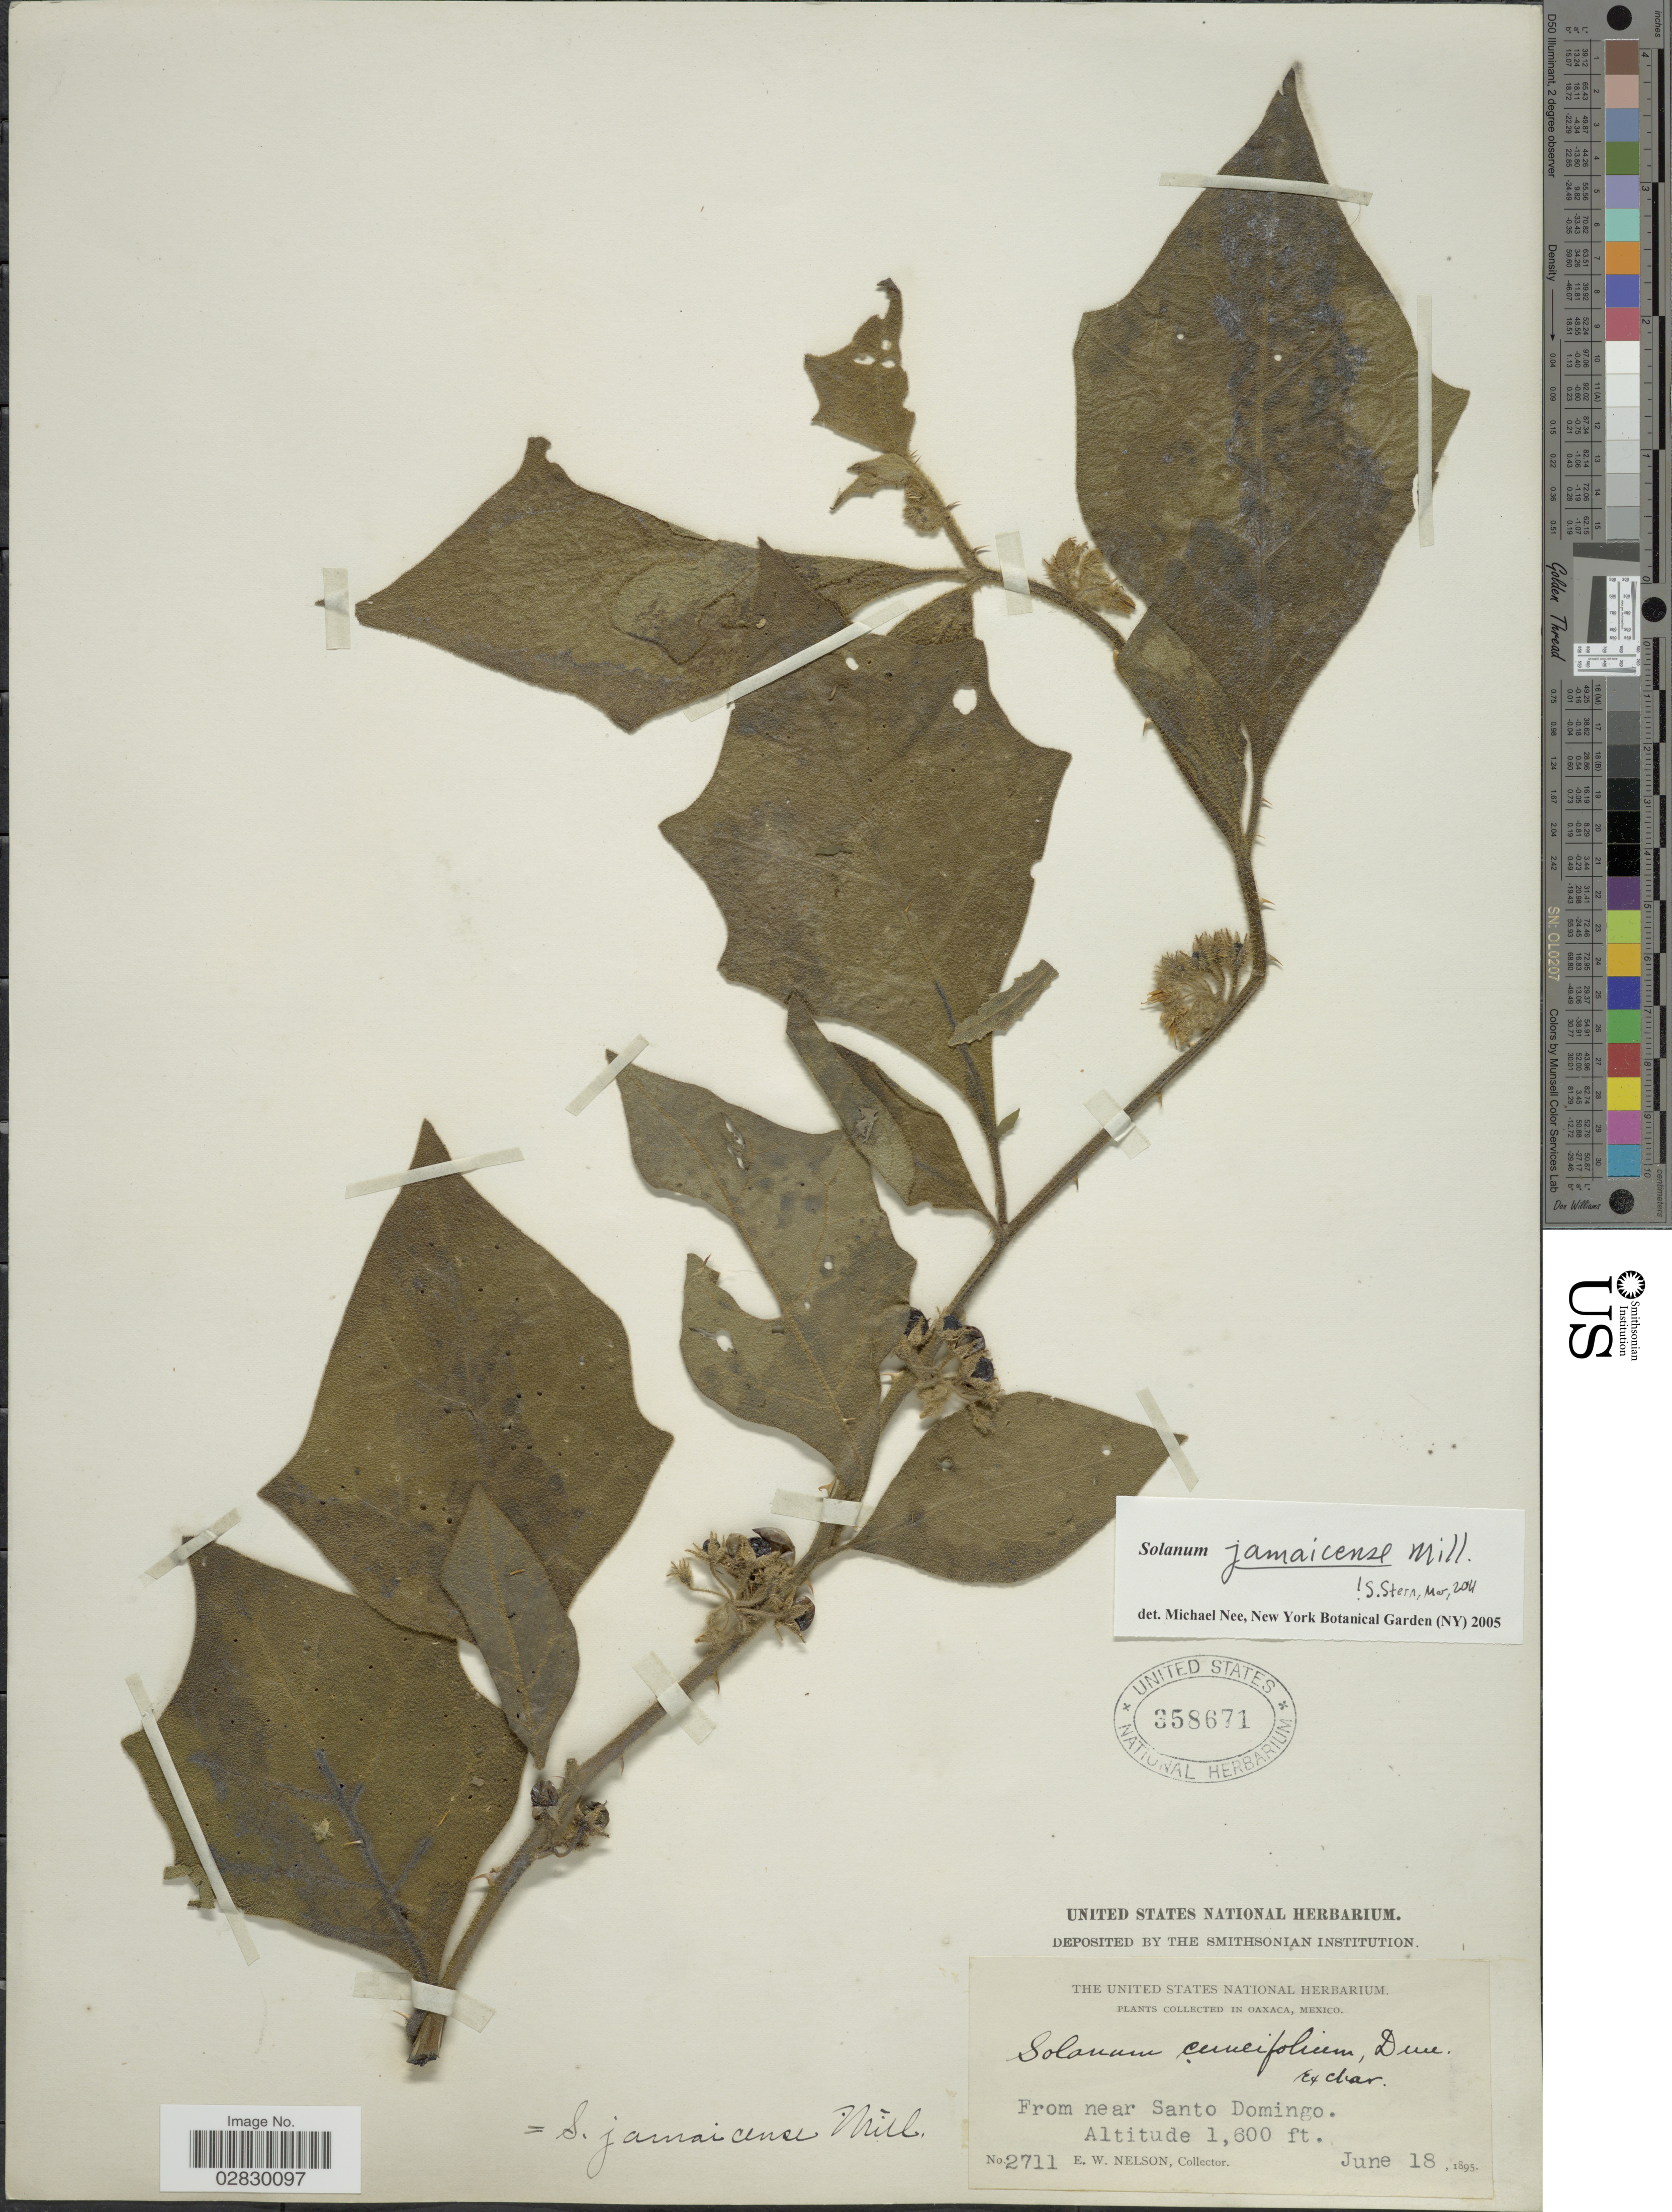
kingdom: Plantae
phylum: Tracheophyta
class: Magnoliopsida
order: Solanales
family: Solanaceae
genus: Solanum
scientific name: Solanum jamaicense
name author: Mill.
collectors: E. W. Nelson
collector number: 2711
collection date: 1895-06-18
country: Mexico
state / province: Oaxaca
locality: From near Santo Domingo.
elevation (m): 488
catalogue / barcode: US 358671